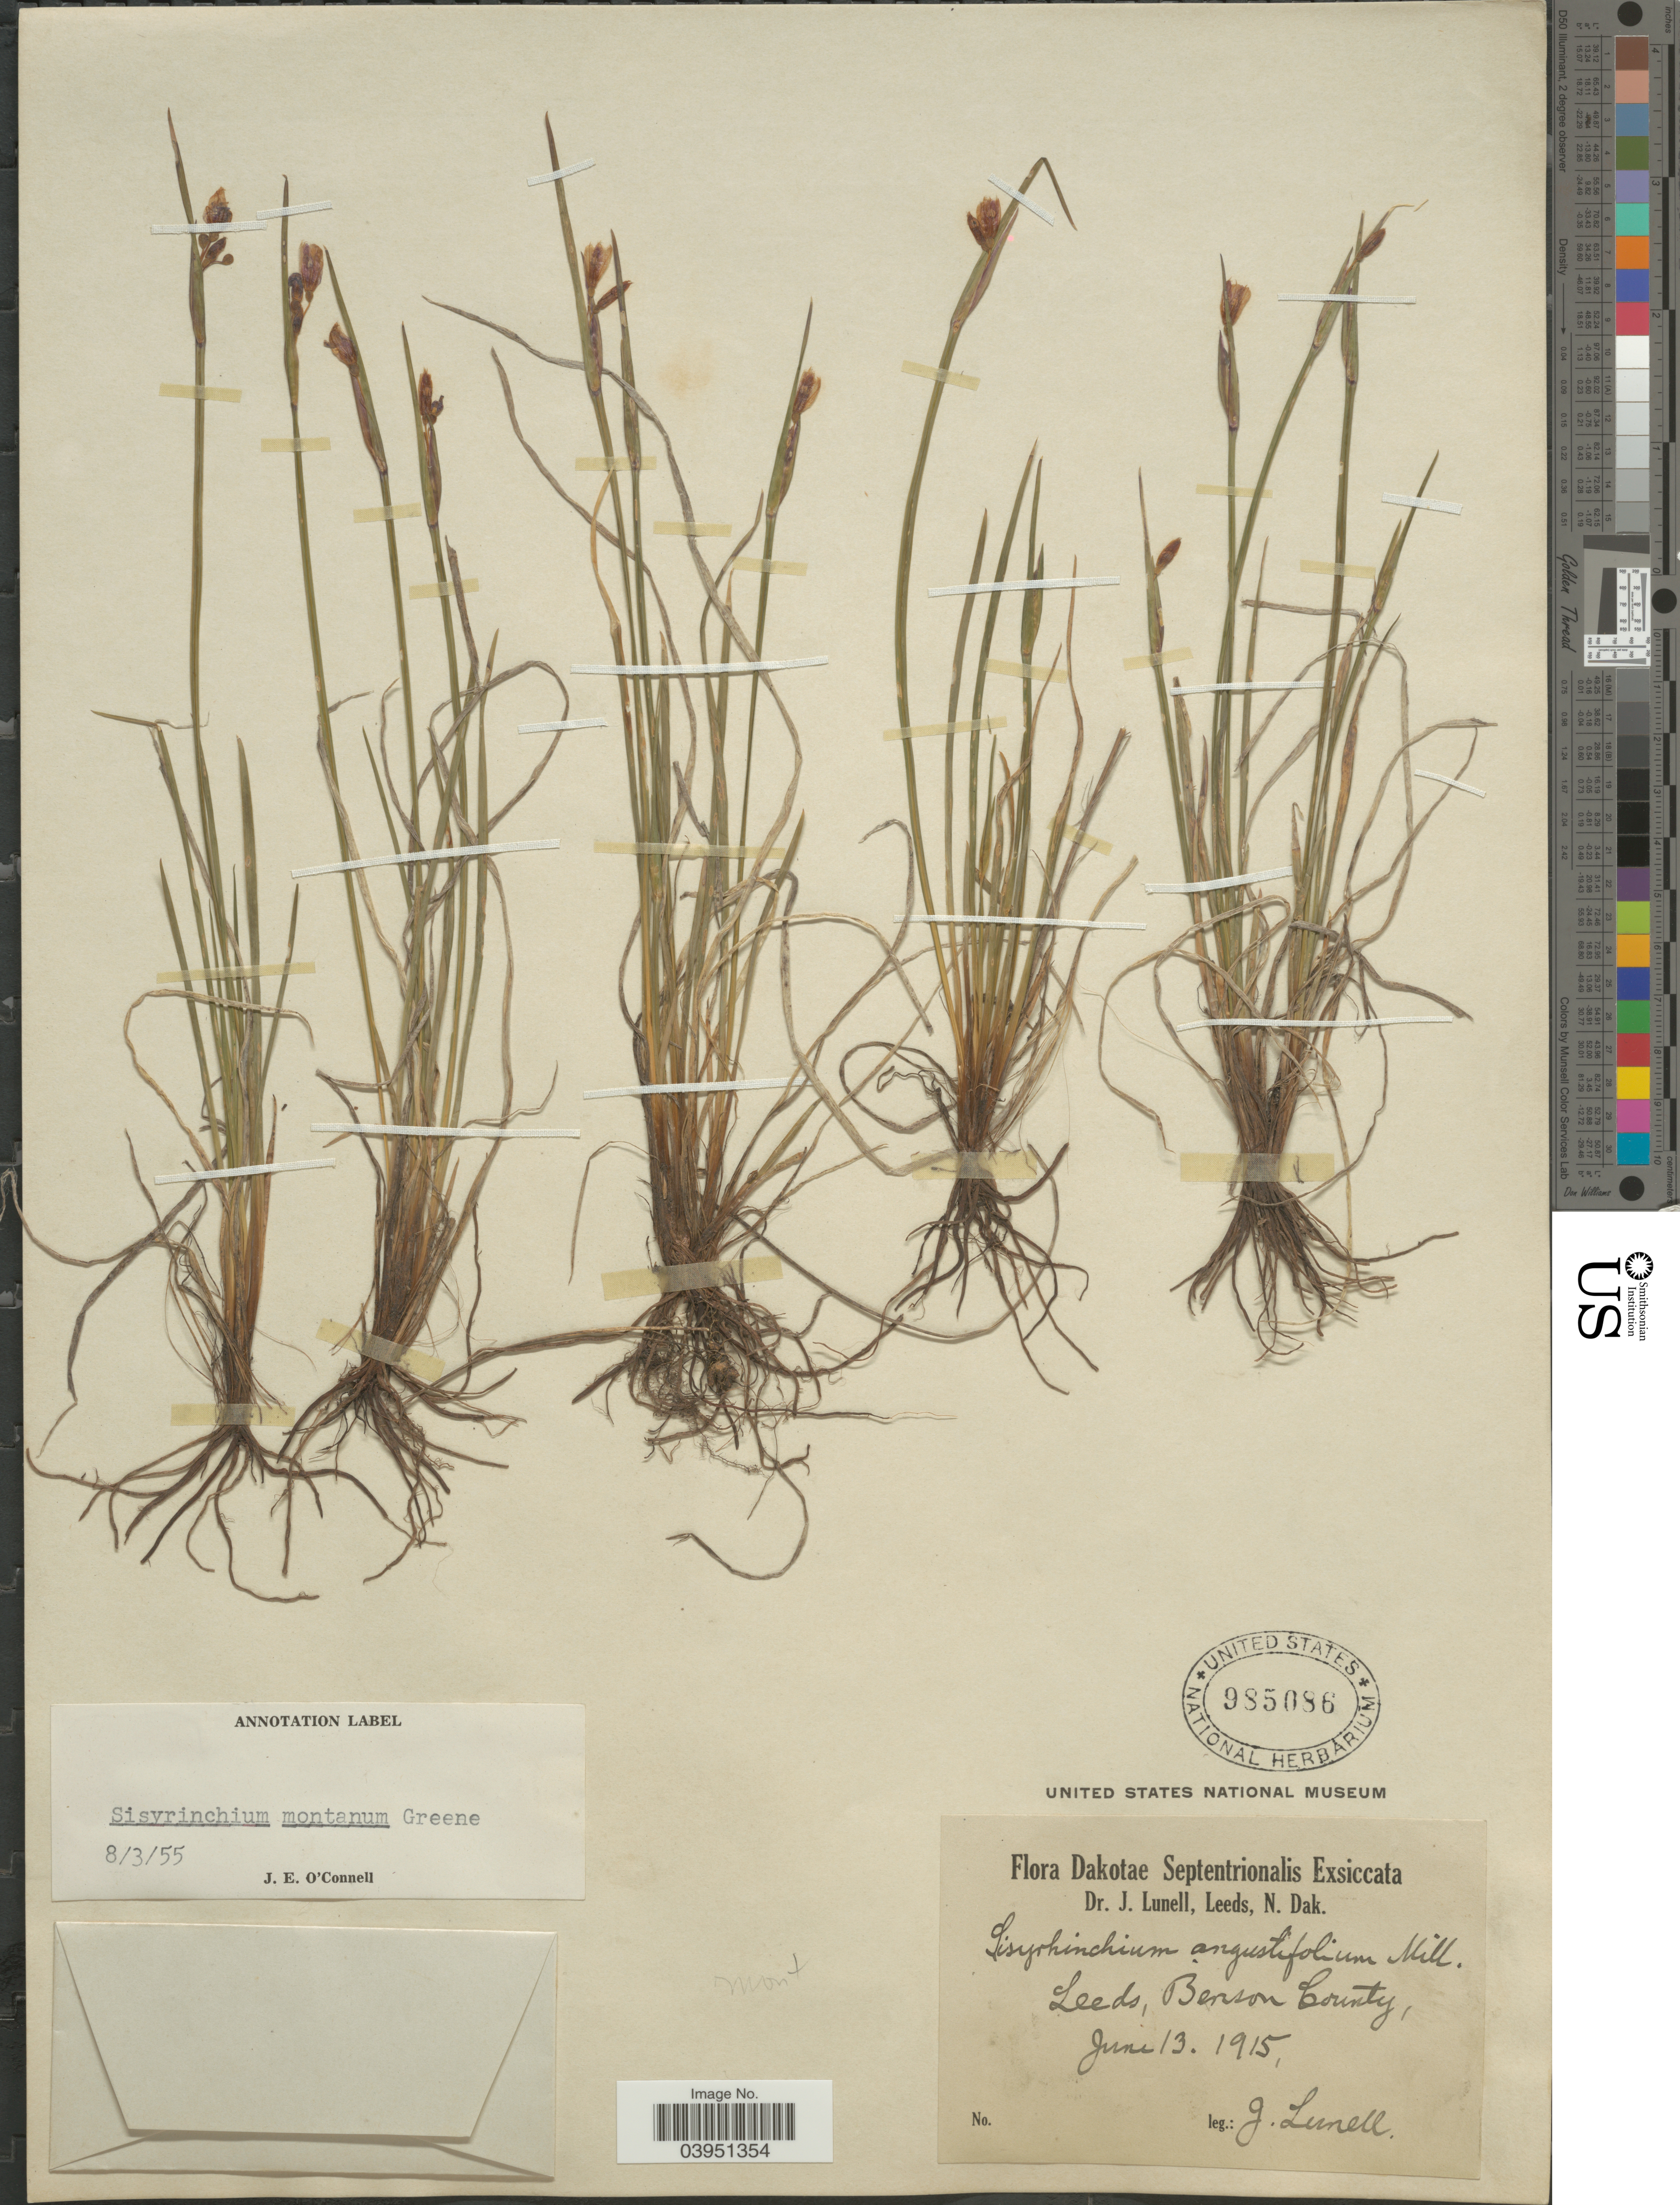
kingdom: Plantae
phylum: Tracheophyta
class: Liliopsida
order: Asparagales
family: Iridaceae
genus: Sisyrinchium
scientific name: Sisyrinchium montanum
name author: Greene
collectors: J. Lunell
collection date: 1915-06-13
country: United States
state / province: North Dakota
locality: Dakotae Septentrionalis. Leeds, Benson County.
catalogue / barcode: US 985086